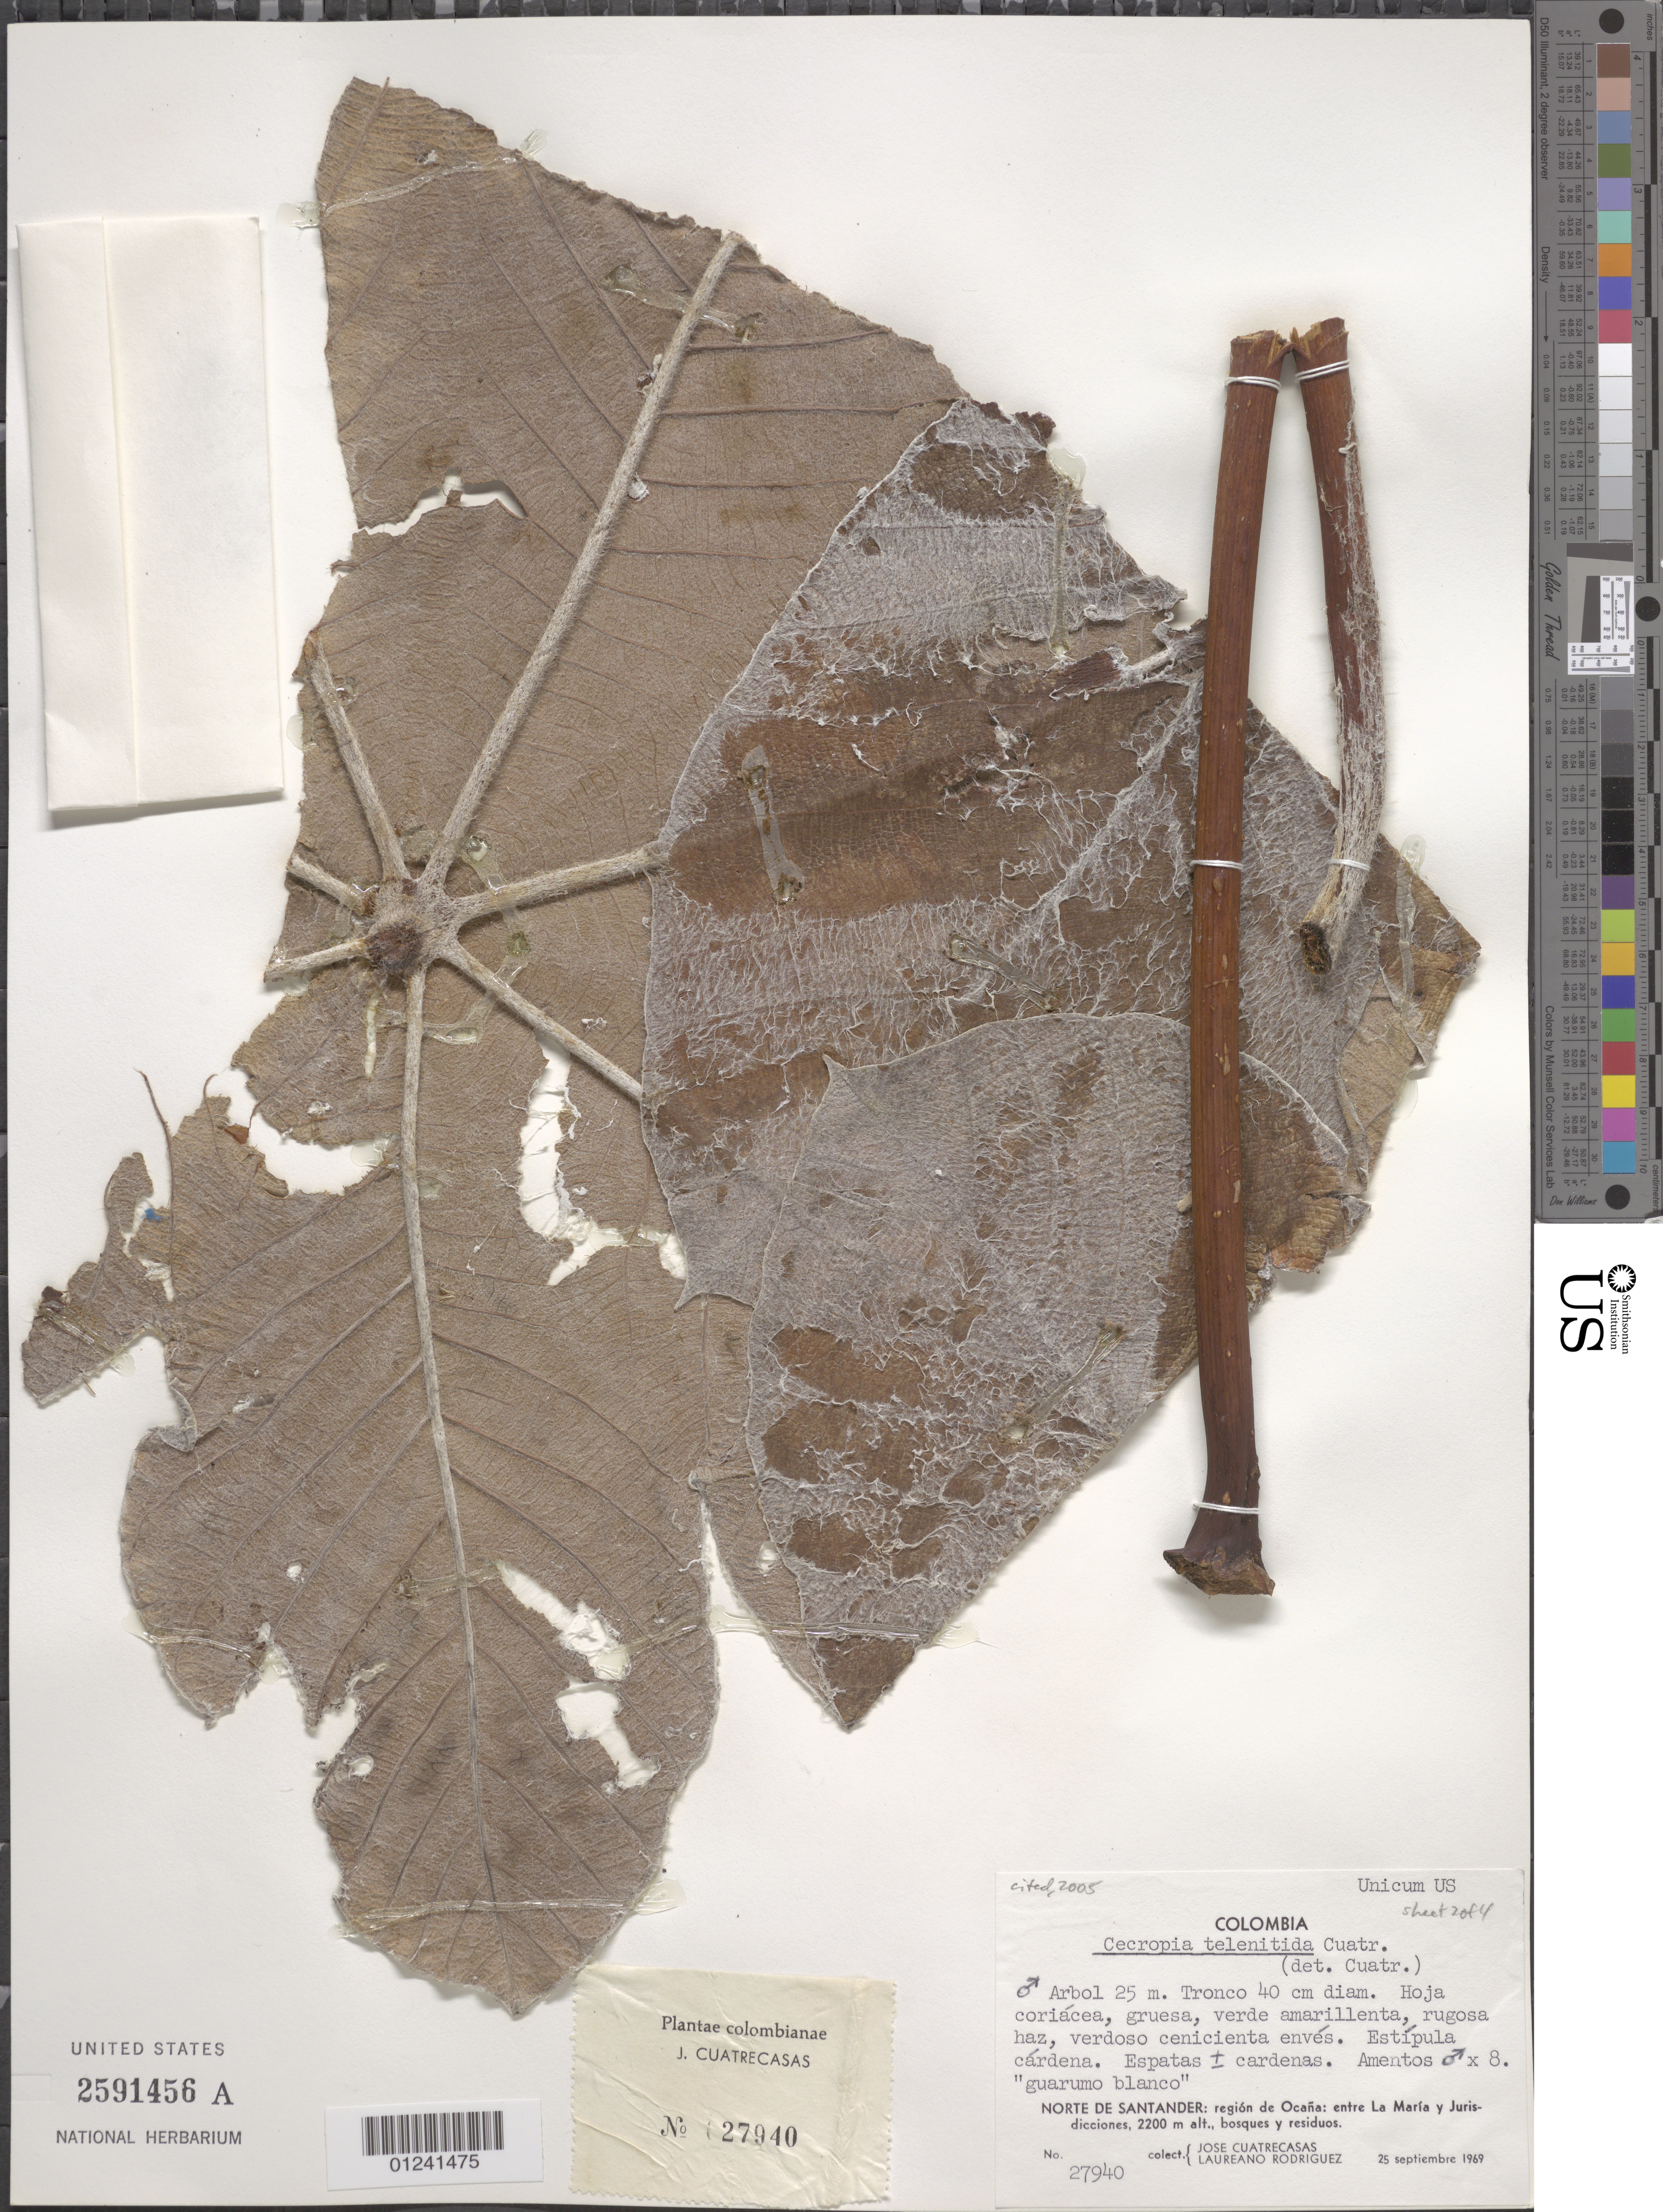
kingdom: Plantae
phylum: Tracheophyta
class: Magnoliopsida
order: Rosales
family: Urticaceae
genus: Cecropia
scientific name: Cecropia telenitida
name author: Cuatrec.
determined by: Cuatrecasas, J.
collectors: J. Cuatrecasas & L. Rodriguez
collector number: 27940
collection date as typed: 25 Sep 1969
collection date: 1969-09-25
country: Colombia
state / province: Norte de Santander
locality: Región de Ocaña, entre la Maria y Jurisdicciones,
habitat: bosques y residuos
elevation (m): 2200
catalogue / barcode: US 2591456A